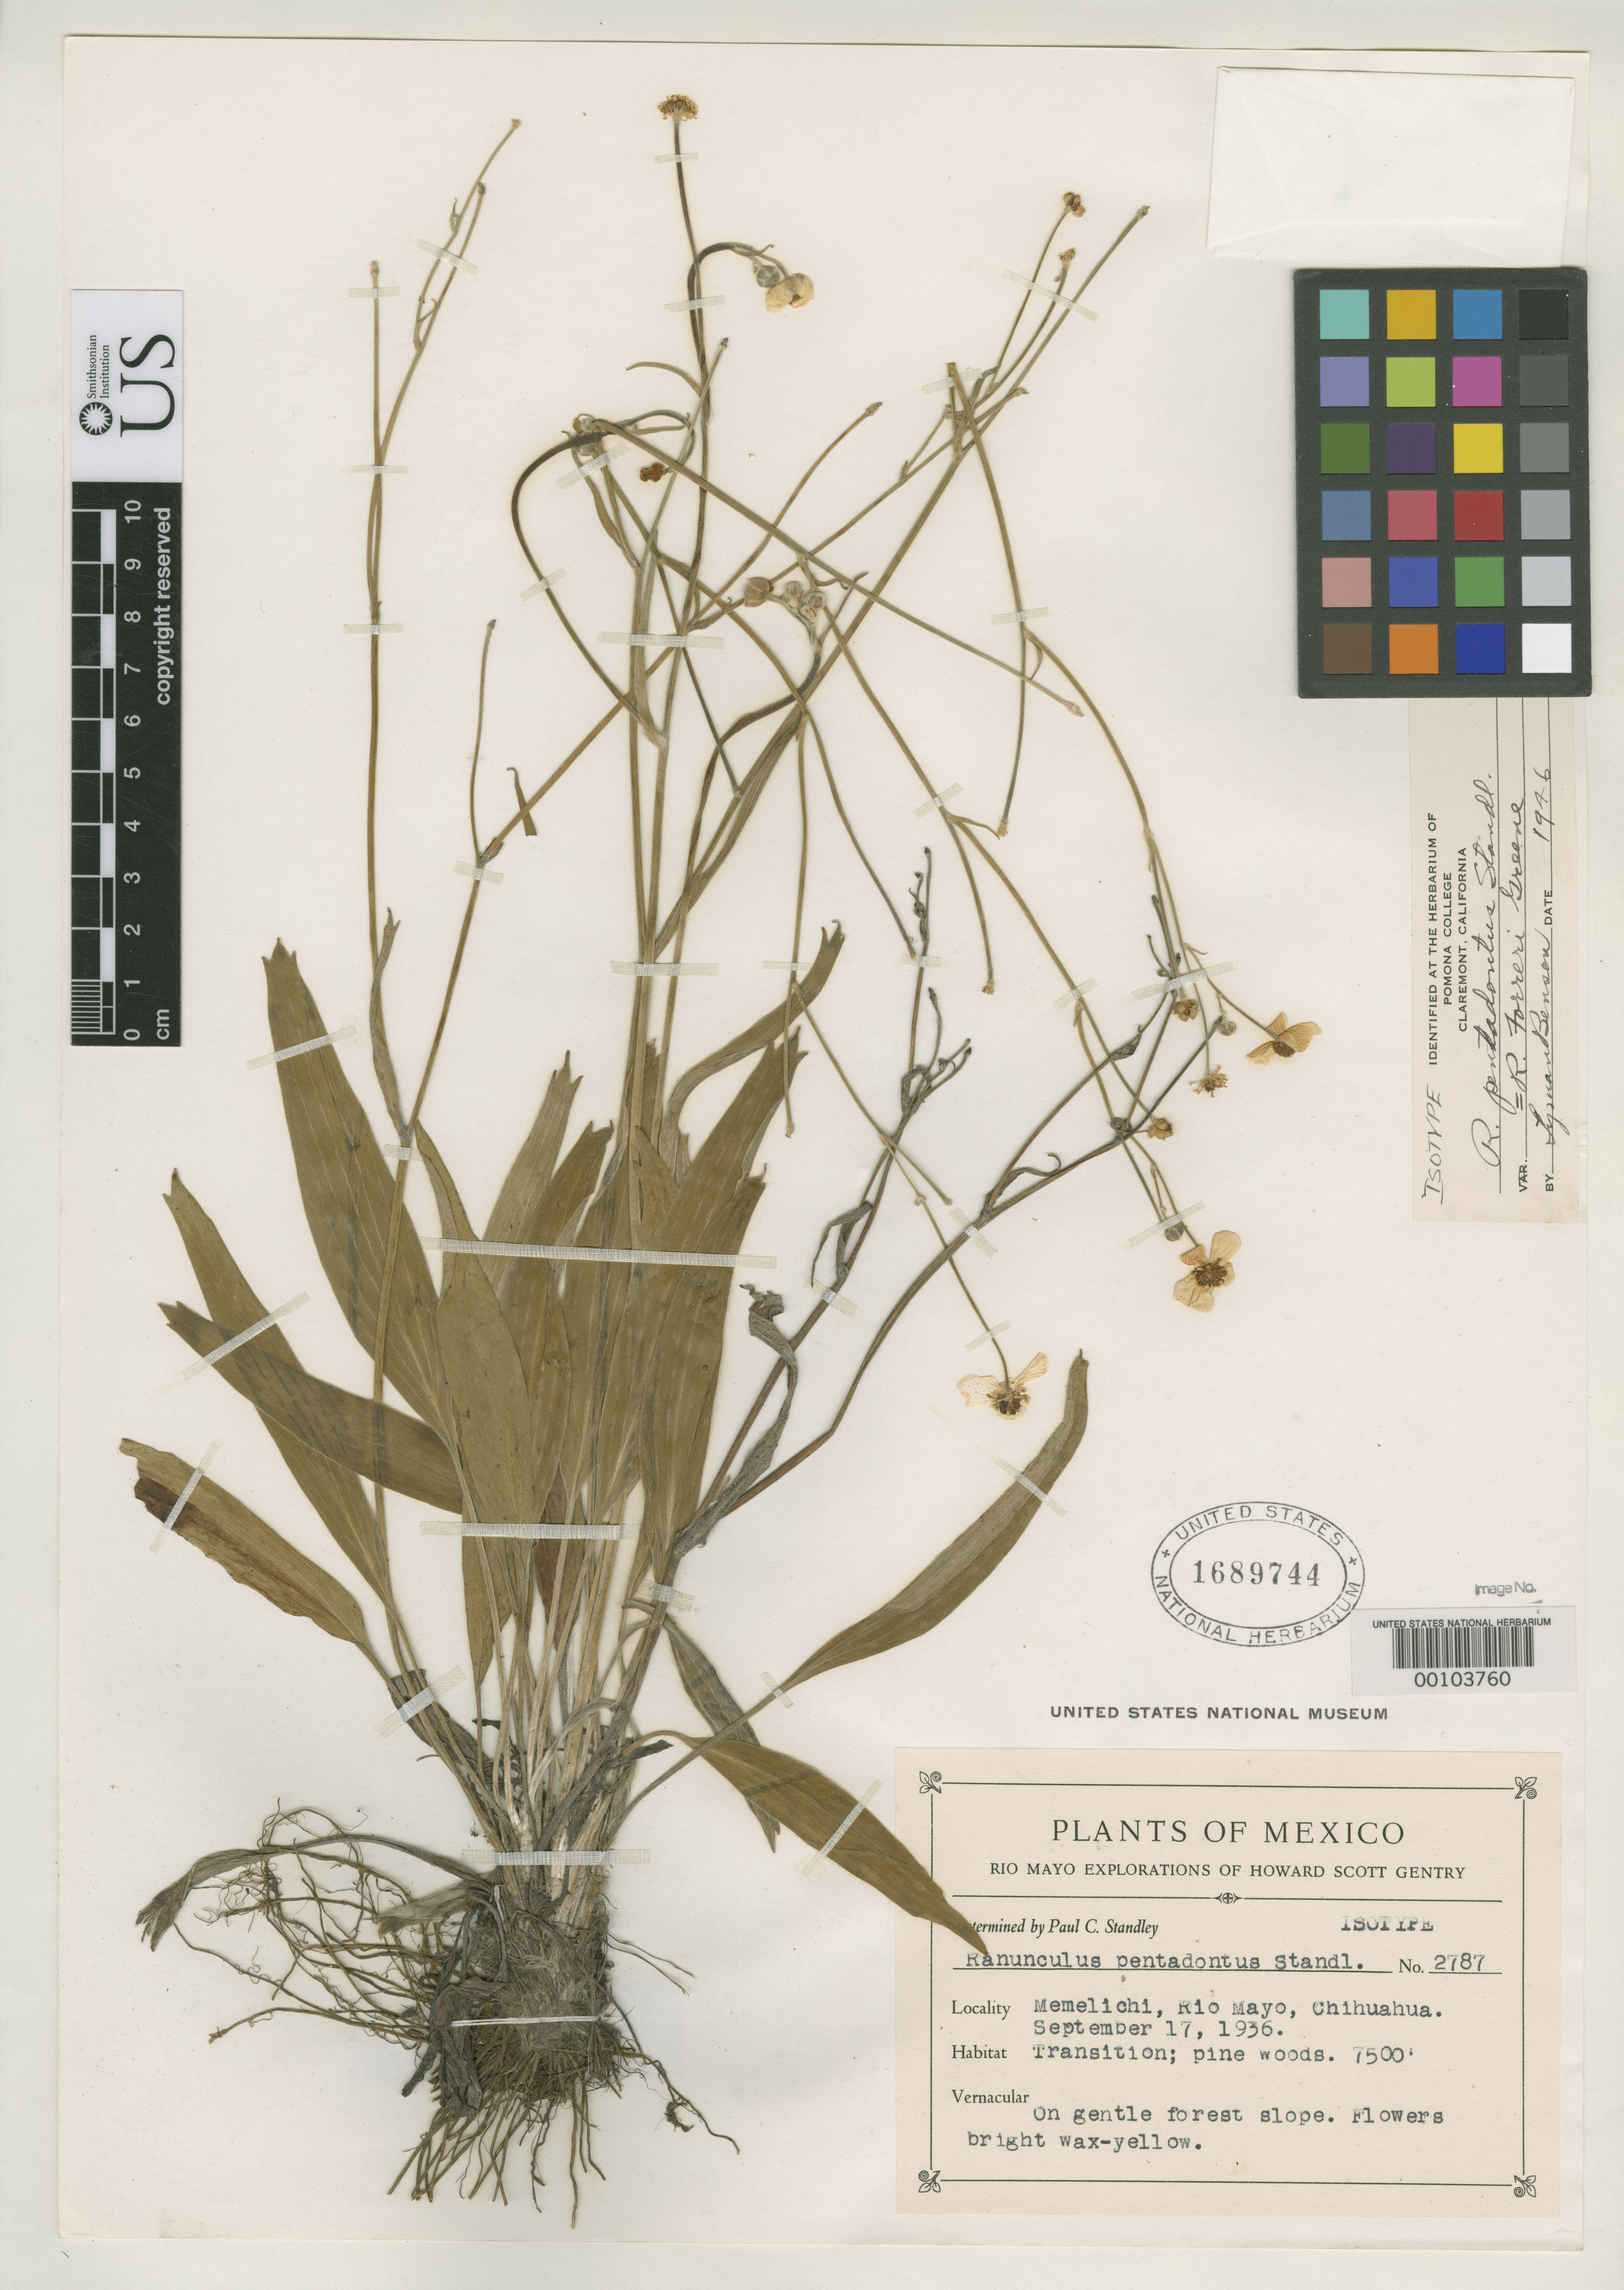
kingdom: Plantae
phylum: Tracheophyta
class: Magnoliopsida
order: Ranunculales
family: Ranunculaceae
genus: Ranunculus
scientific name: Ranunculus pentodontus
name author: Standl.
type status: Isotype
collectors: H. S. Gentry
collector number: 2787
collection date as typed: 17 Sep 1936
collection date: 1936-09-17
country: Mexico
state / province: Chihuahua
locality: Memelichi, Rio Mayo.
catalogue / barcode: US 1689744